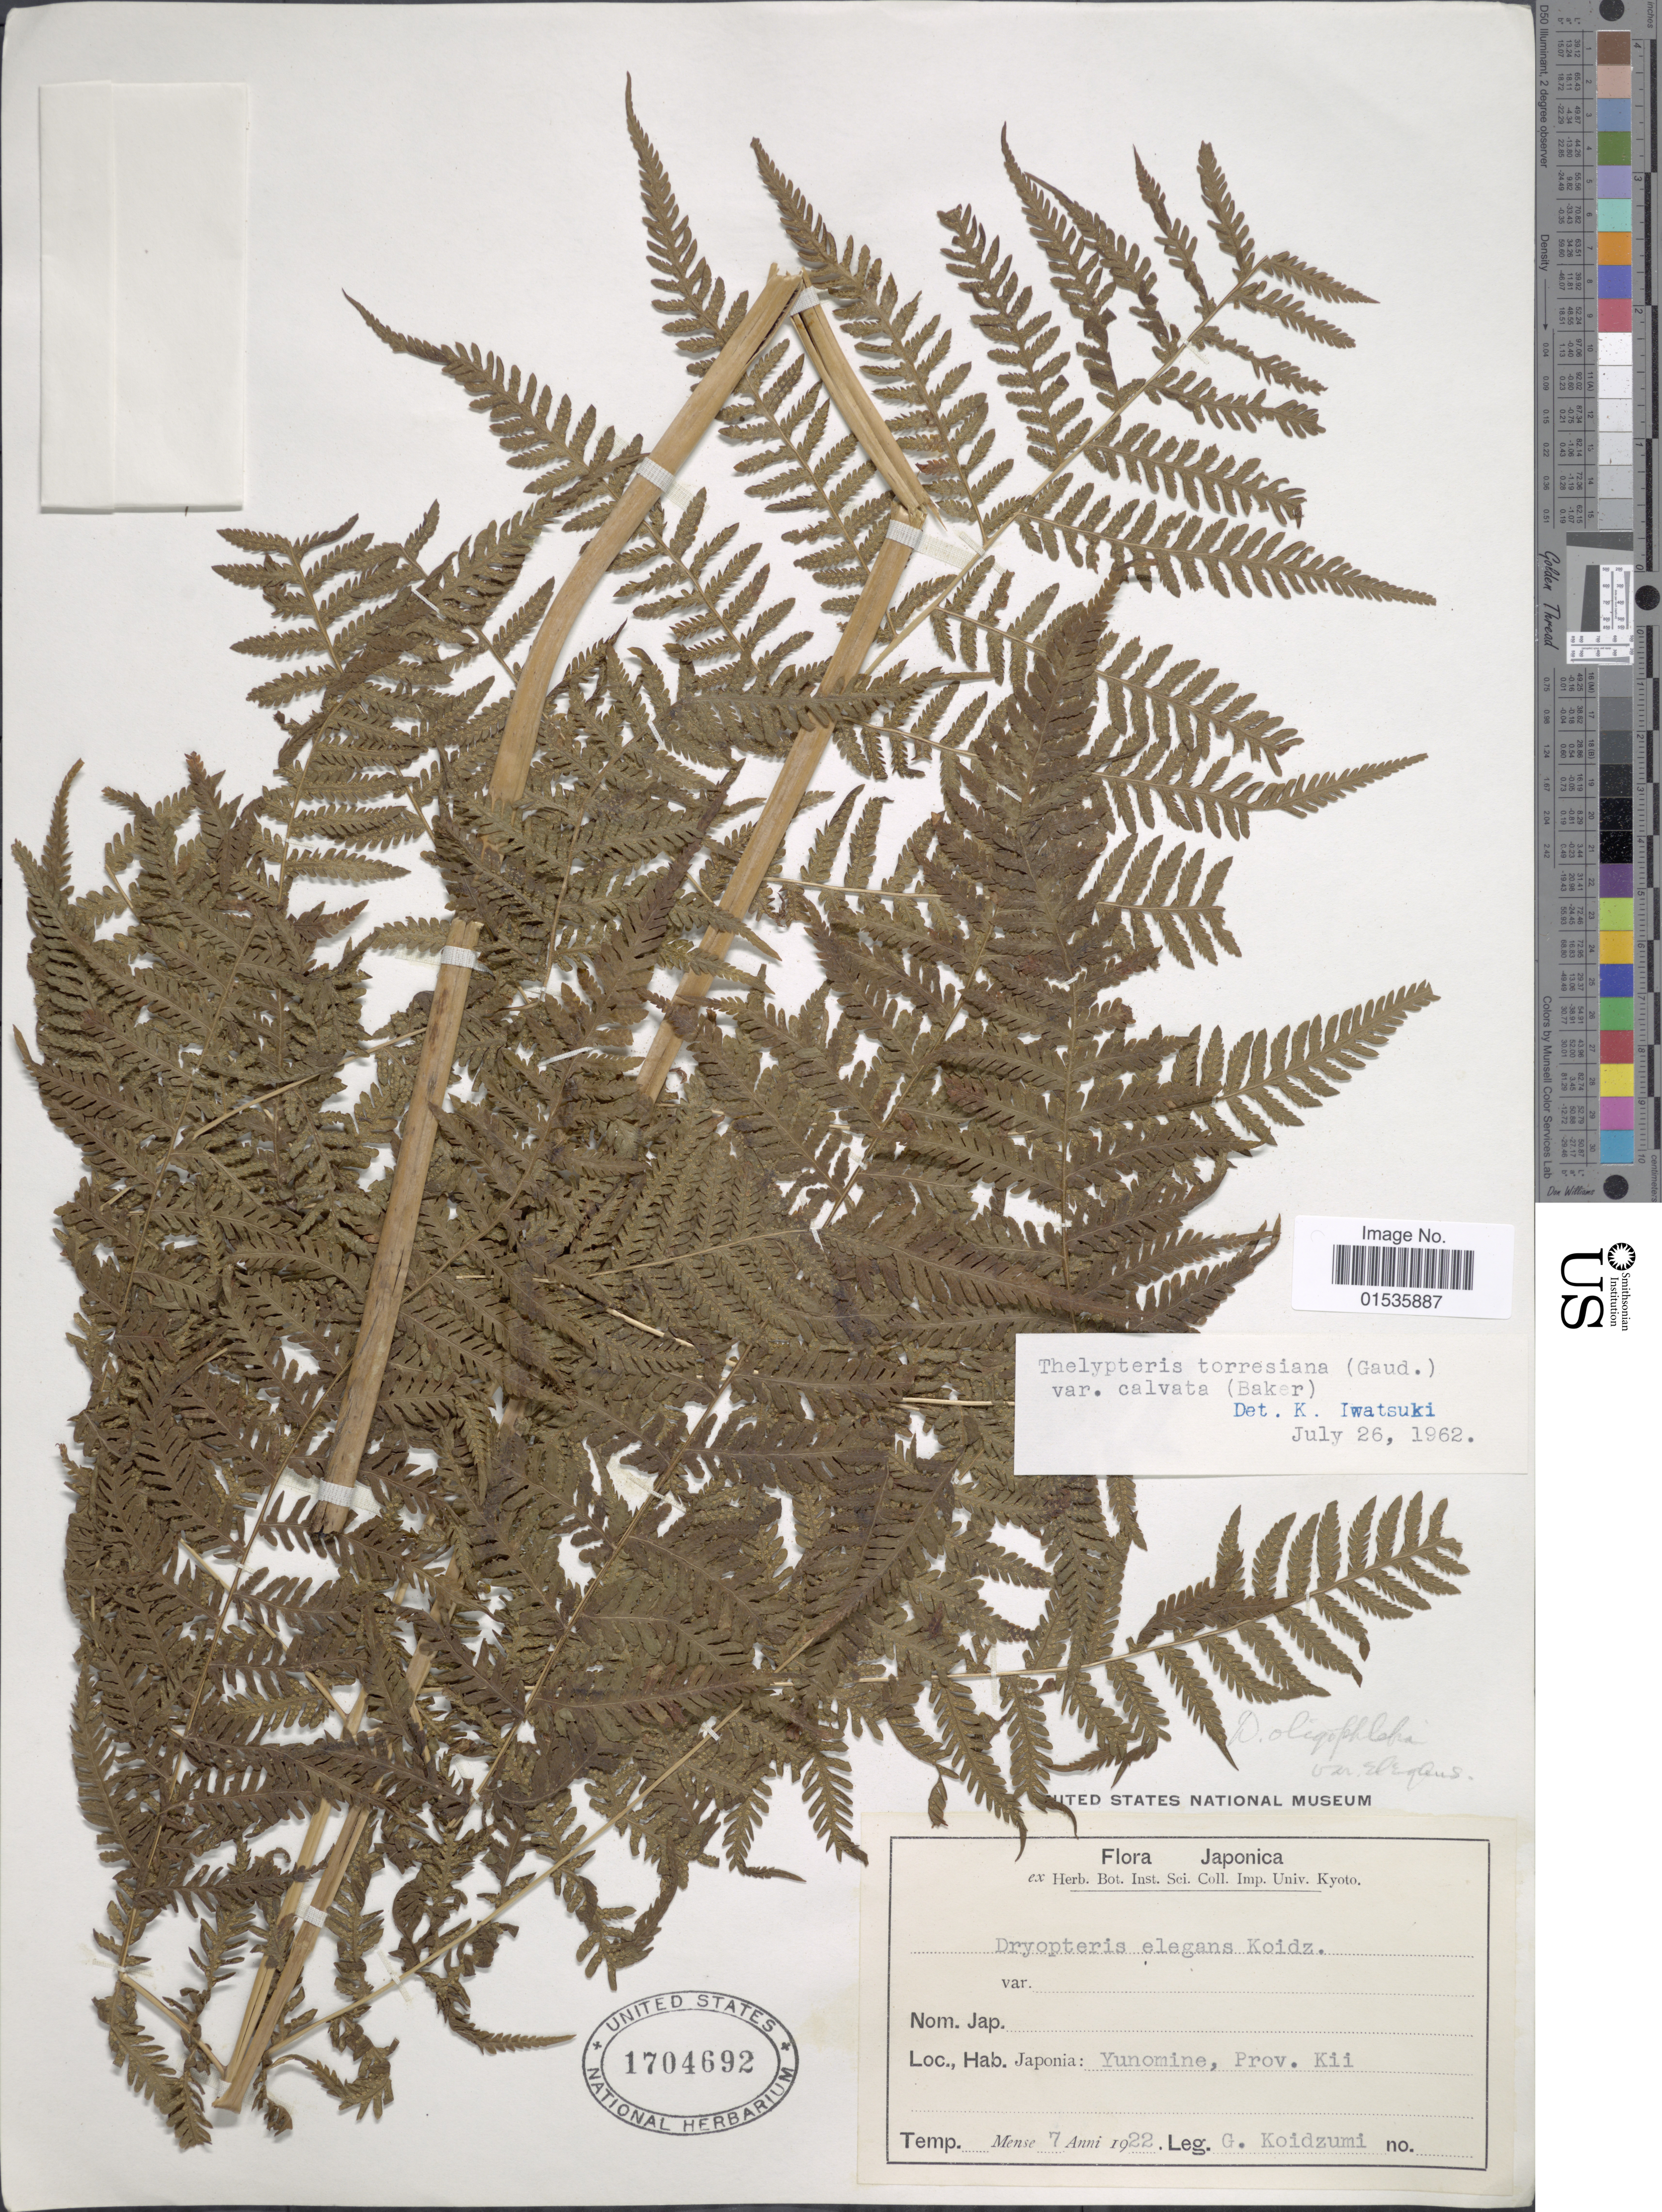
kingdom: Plantae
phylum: Tracheophyta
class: Polypodiopsida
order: Polypodiales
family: Thelypteridaceae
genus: Macrothelypteris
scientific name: Macrothelypteris torresiana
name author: (Gaudich.) Ching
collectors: G. Koidzumi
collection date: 1922-07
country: Japan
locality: Japonia: Yunomine, Prov. Kii.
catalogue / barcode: US 1704692